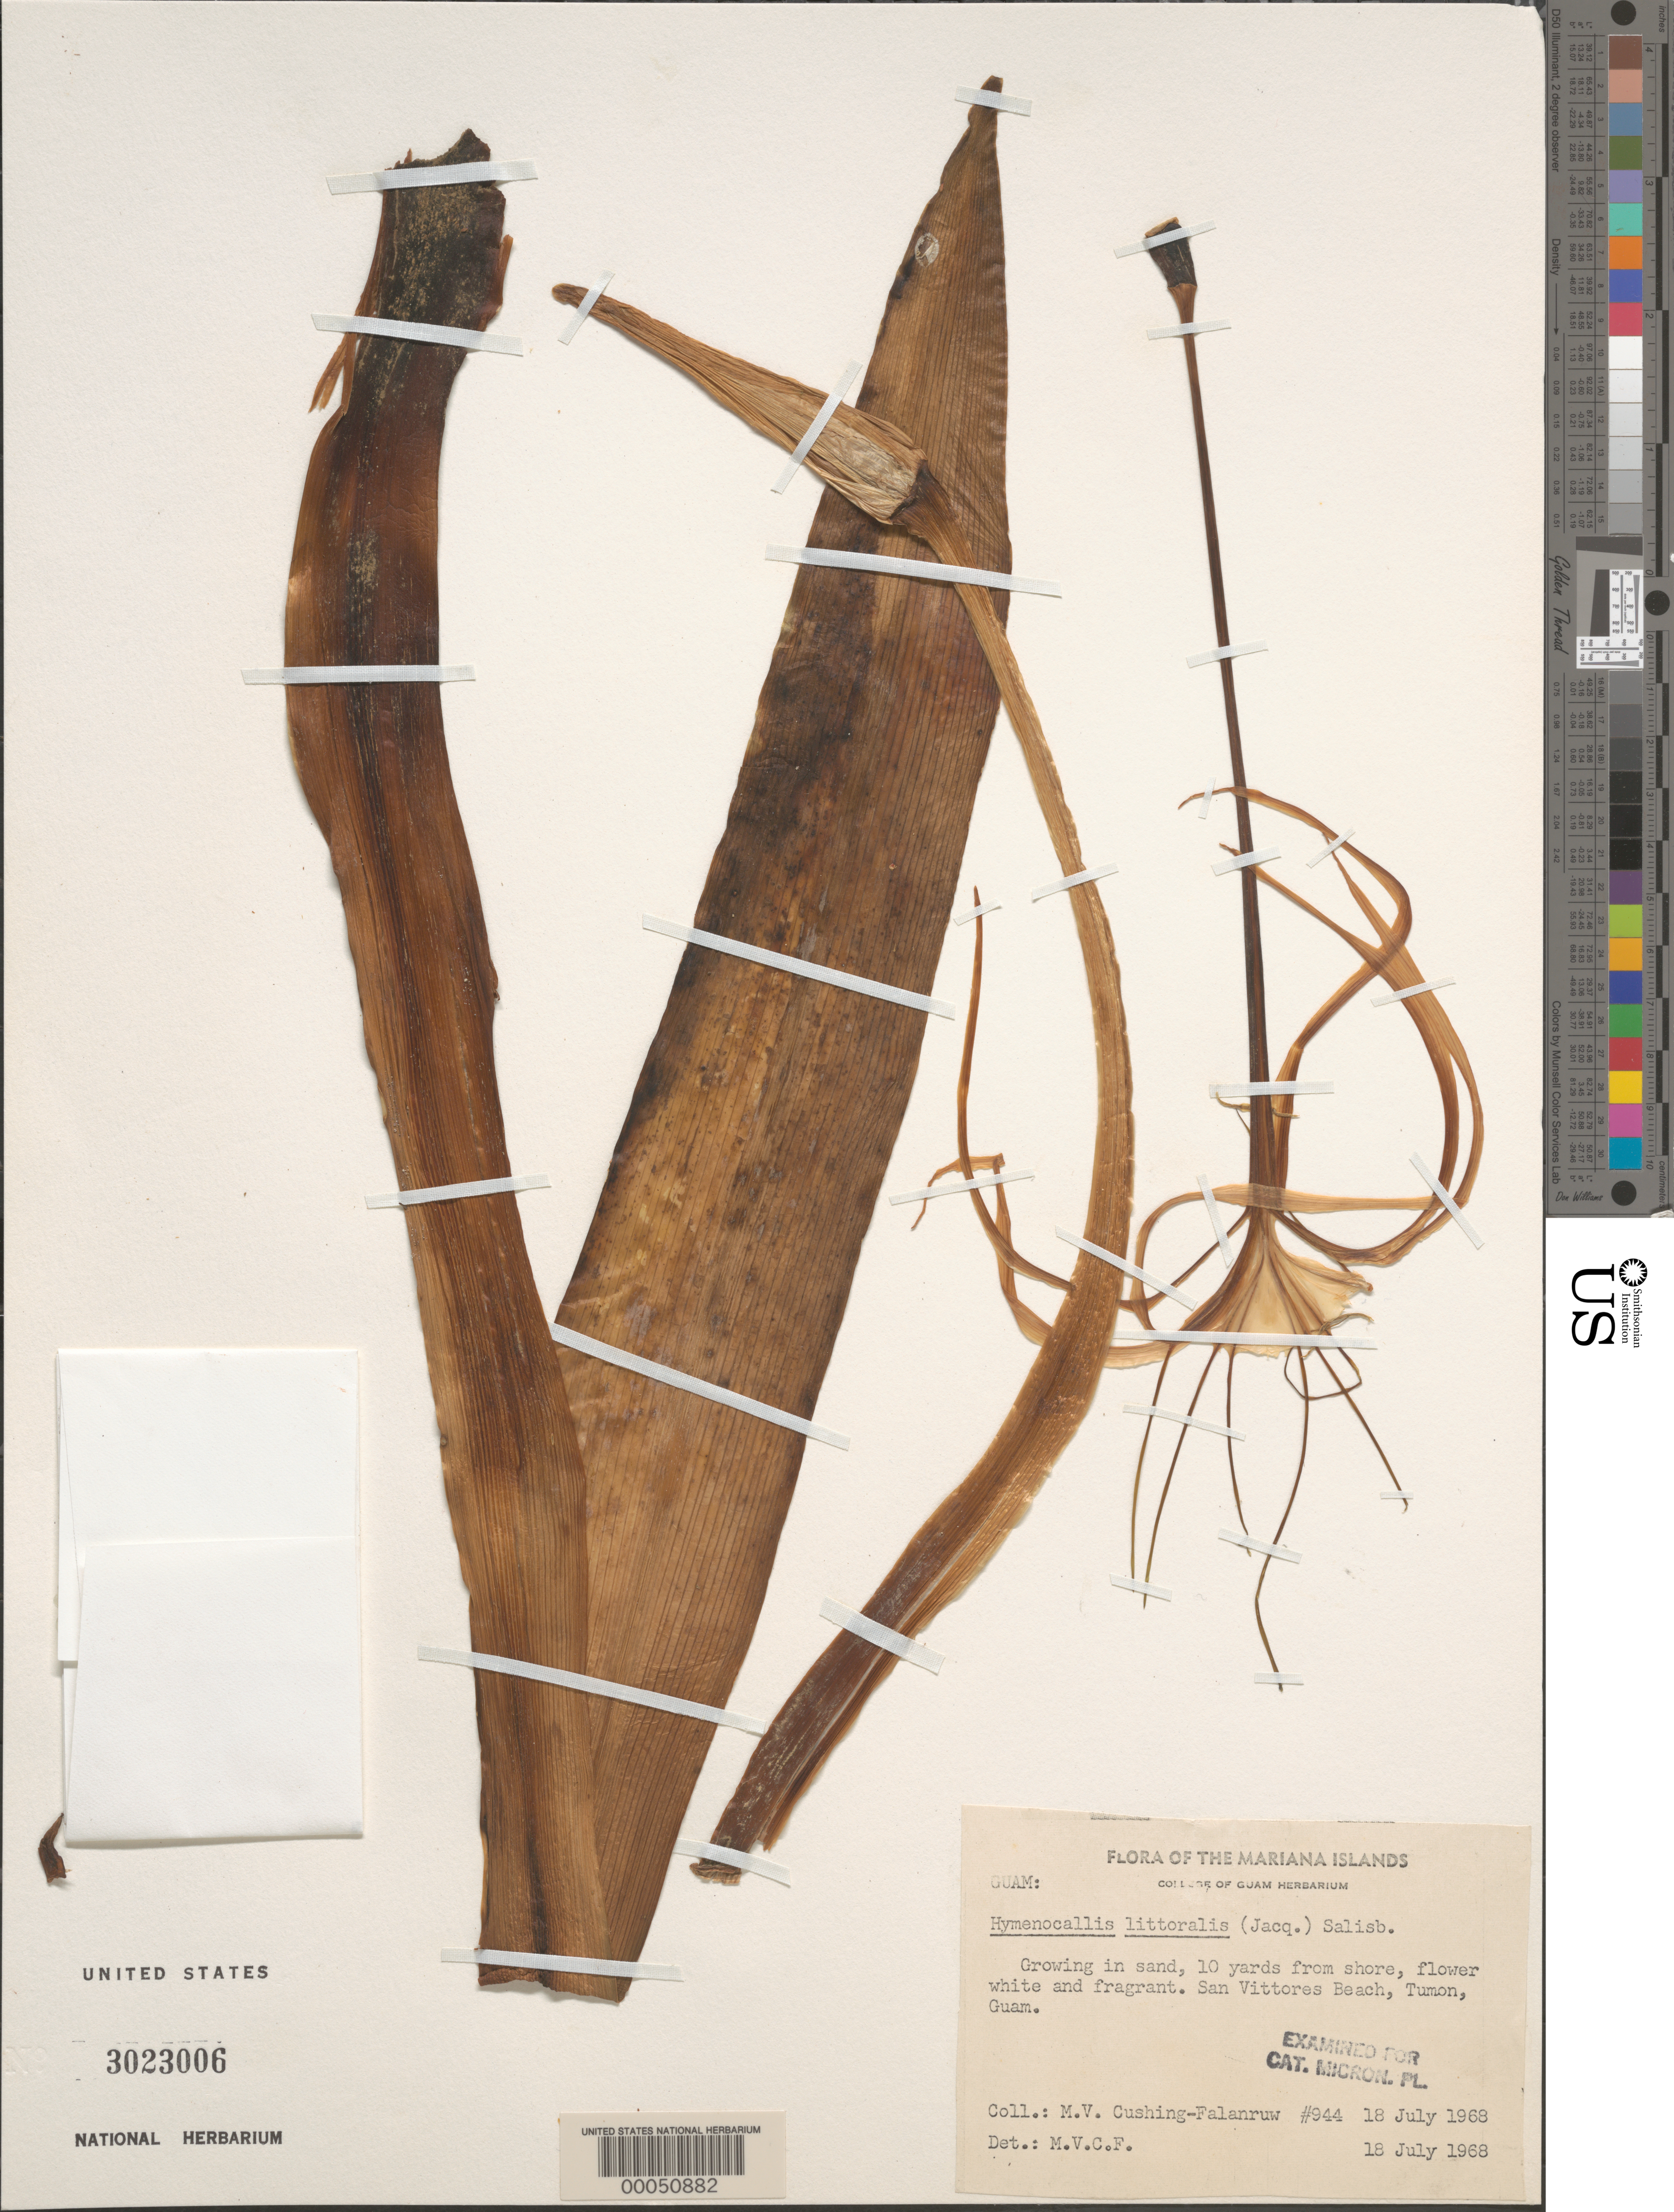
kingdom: Plantae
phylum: Tracheophyta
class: Liliopsida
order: Asparagales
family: Amaryllidaceae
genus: Hymenocallis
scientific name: Hymenocallis littoralis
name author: (Jacq.) Salisb.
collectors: M. V. Falanruw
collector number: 944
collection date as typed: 18 Jul 1968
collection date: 1968-07-18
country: Guam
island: Guam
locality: San vittores beach, tumon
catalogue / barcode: US 3023006